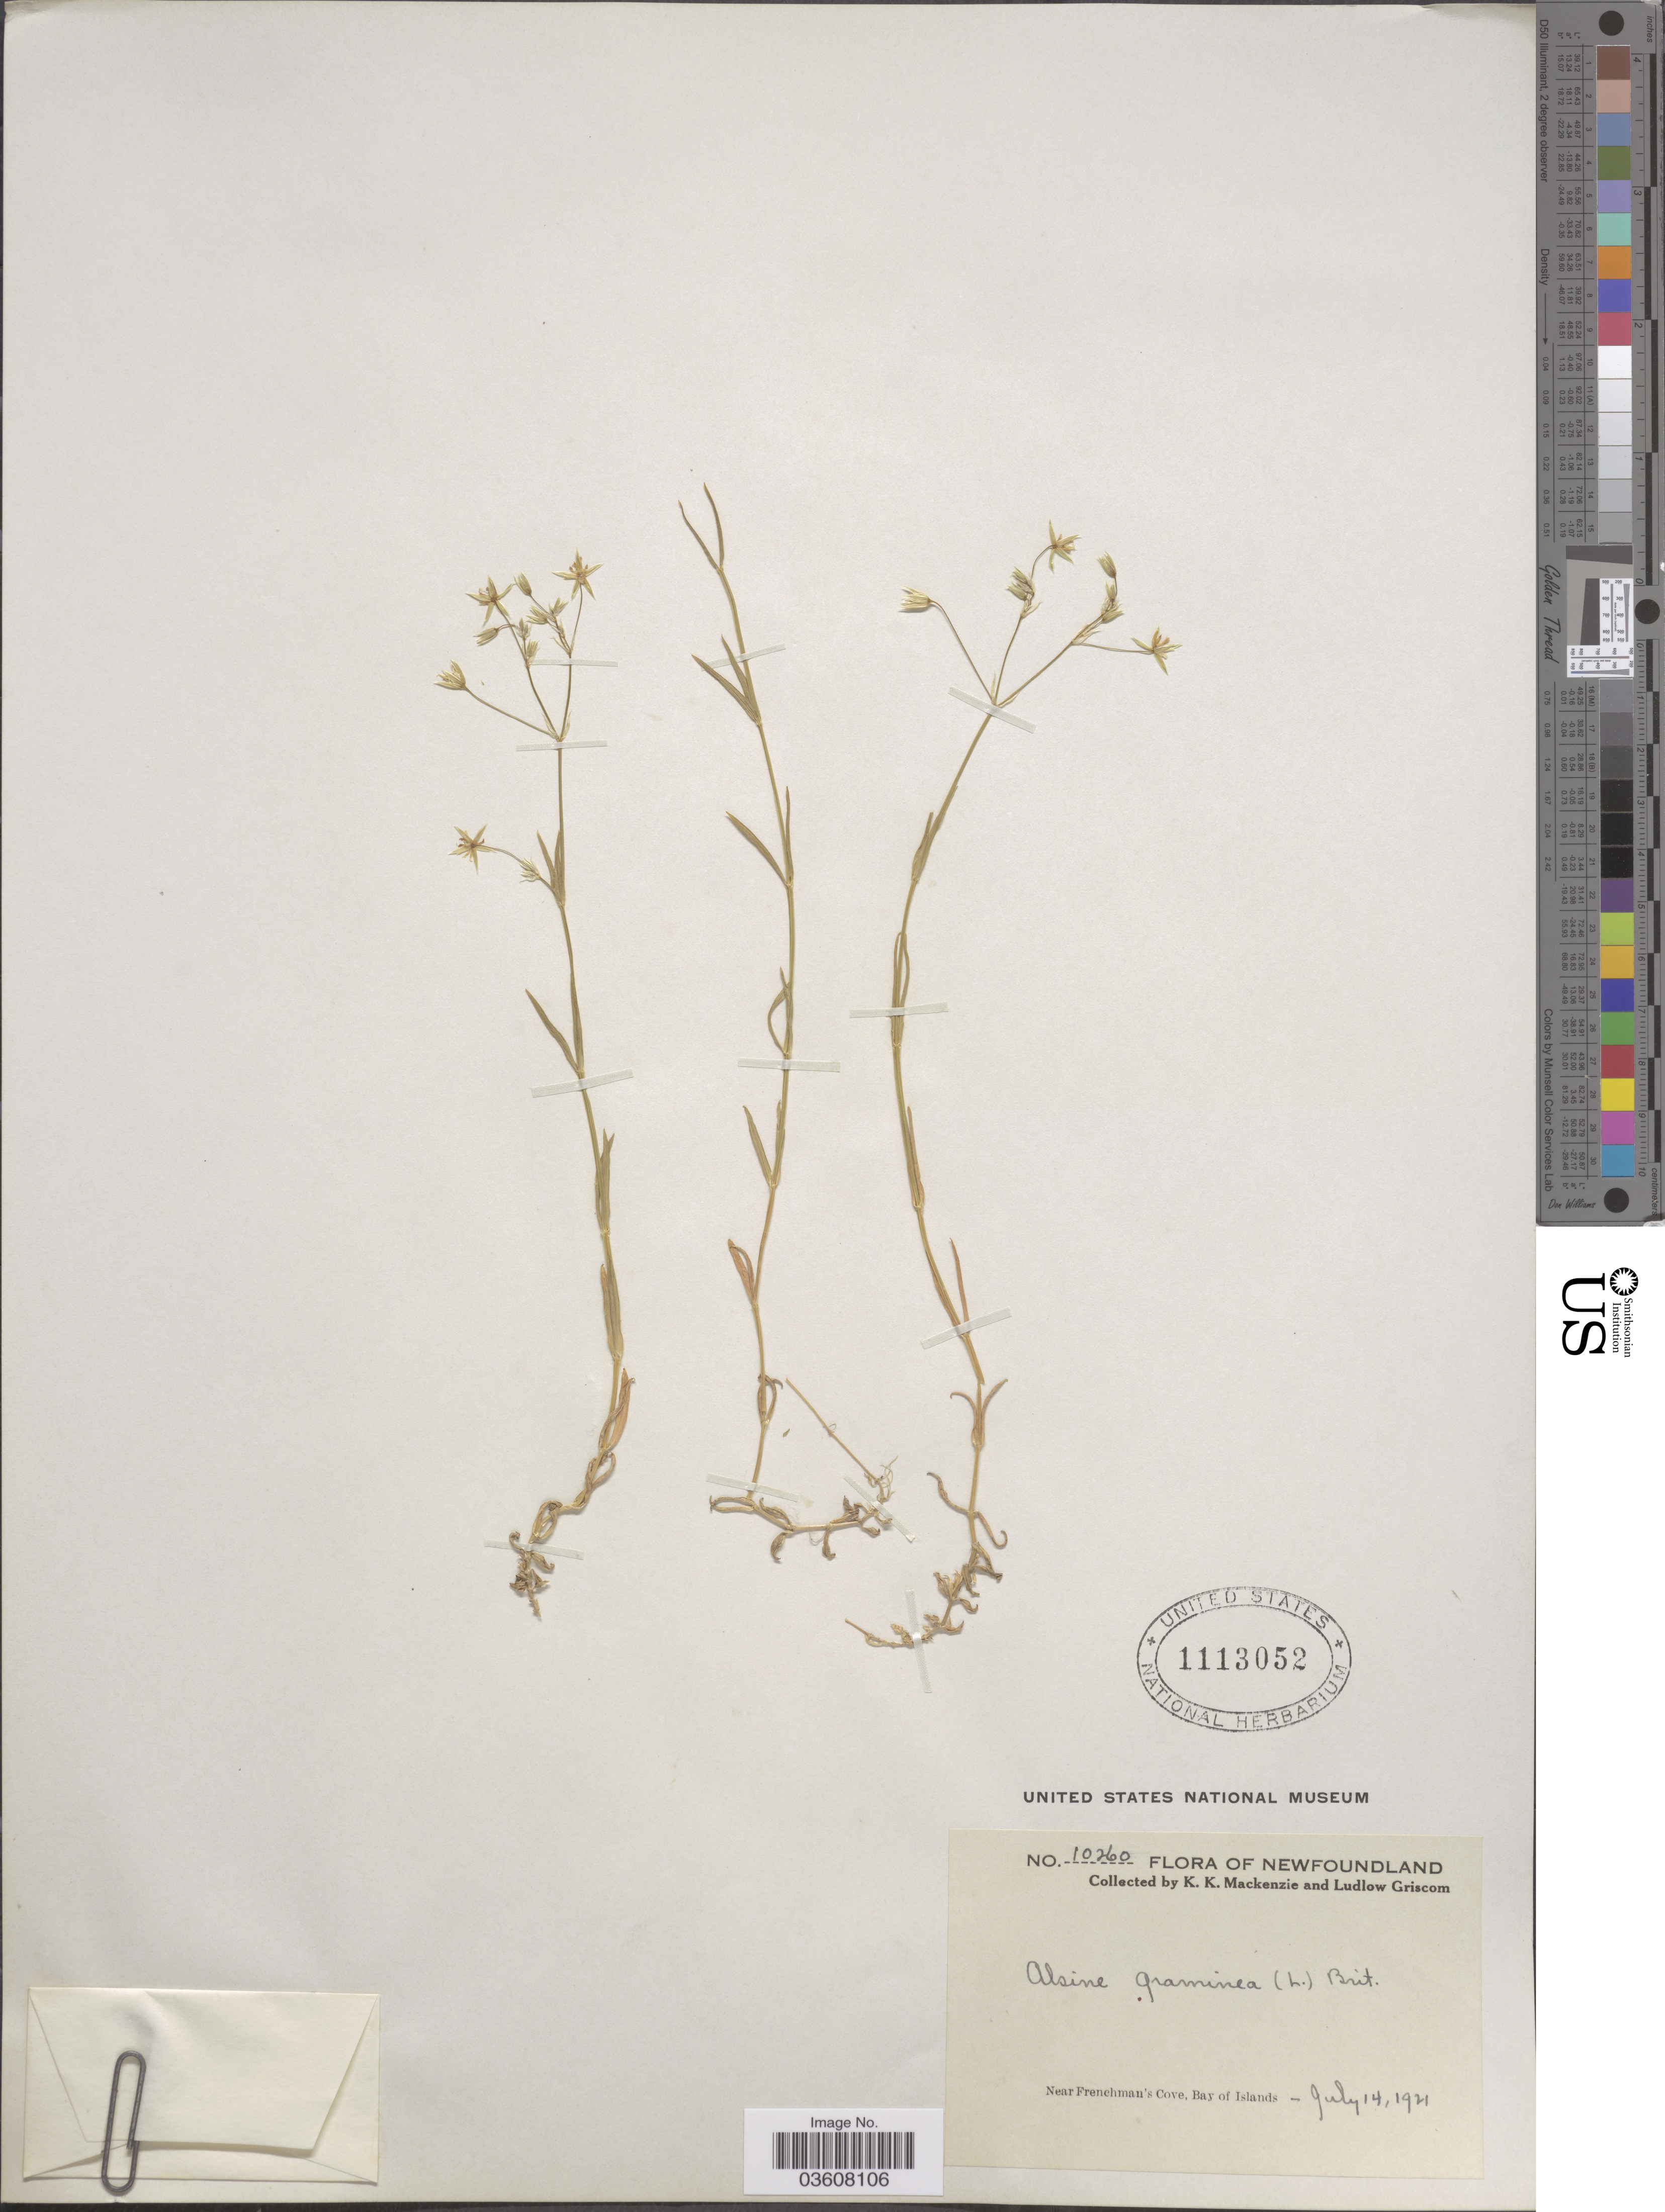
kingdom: Plantae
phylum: Tracheophyta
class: Magnoliopsida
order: Caryophyllales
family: Caryophyllaceae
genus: Stellaria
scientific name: Stellaria graminea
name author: L.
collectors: K. K. Mackenzie & L. Griscom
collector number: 10260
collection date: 1921-07-14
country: Canada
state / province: Newfoundland and Labrador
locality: Near Frenchman's Cove, Bay of Islands.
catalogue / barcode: US 1113052